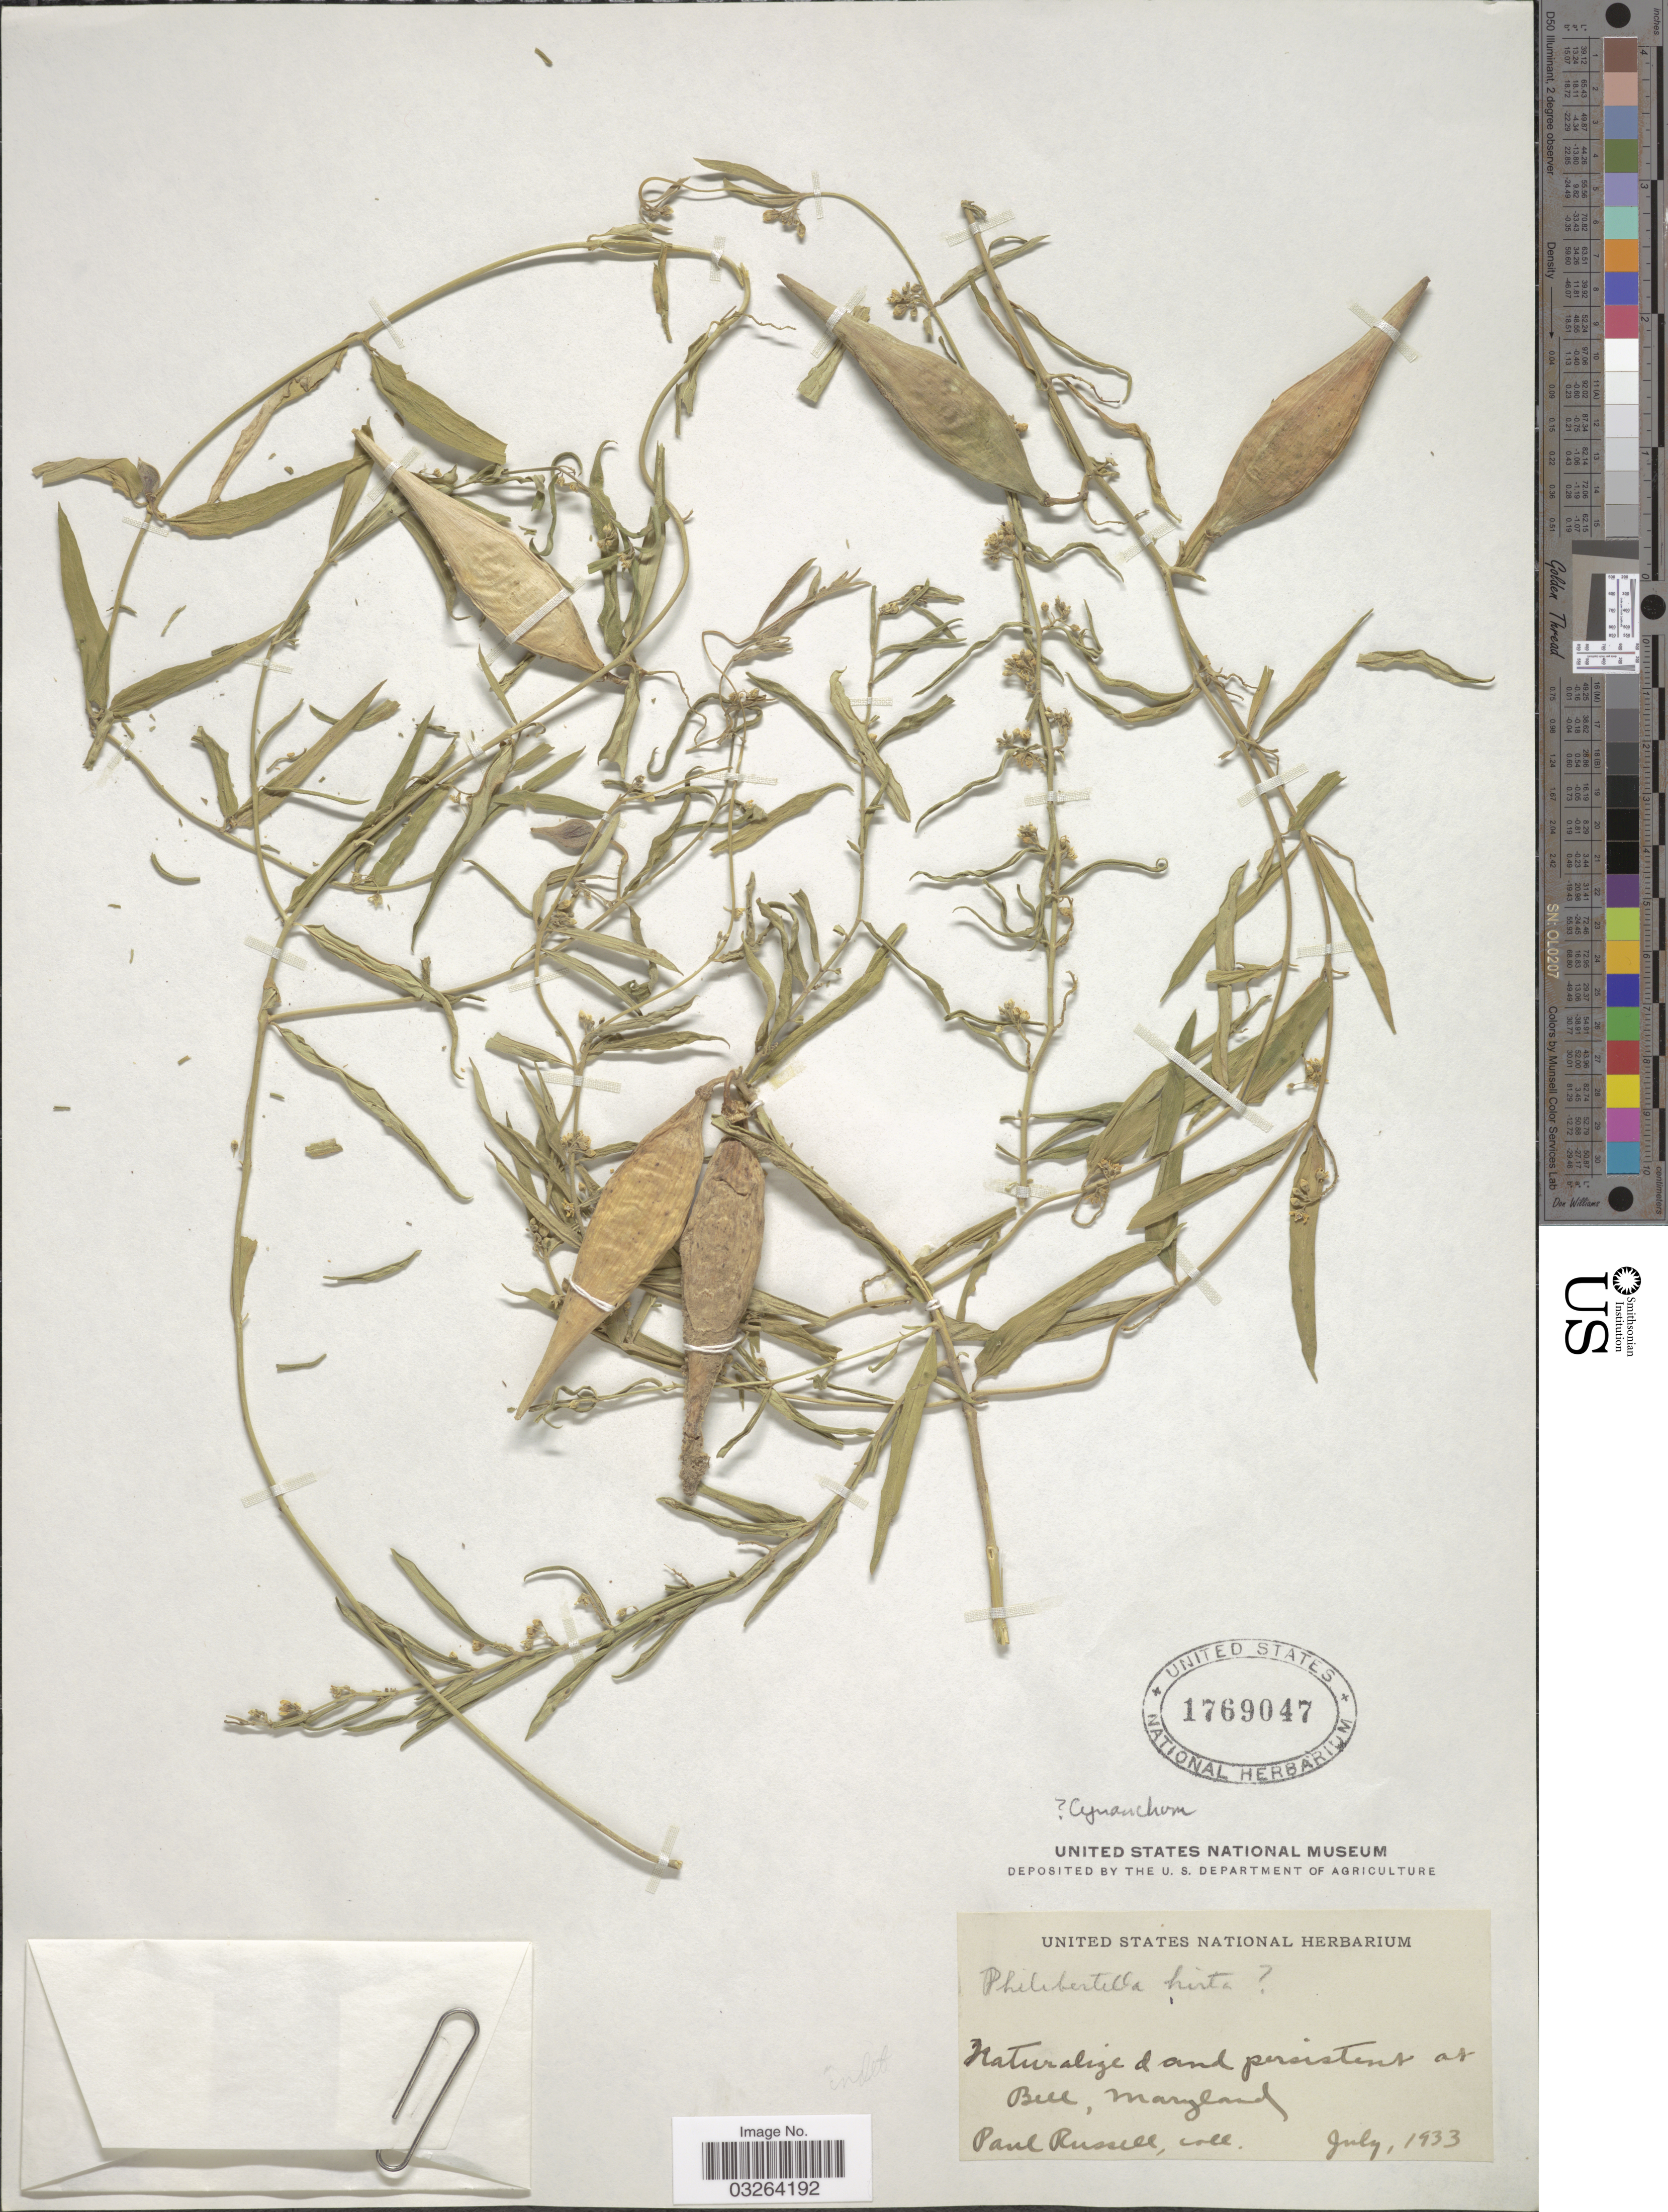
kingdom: Plantae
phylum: Tracheophyta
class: Magnoliopsida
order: Gentianales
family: Apocynaceae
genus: Cynanchum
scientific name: Cynanchum sp.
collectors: P. G. Russell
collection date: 1933-07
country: United States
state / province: Maryland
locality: Bell.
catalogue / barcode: US 1769047